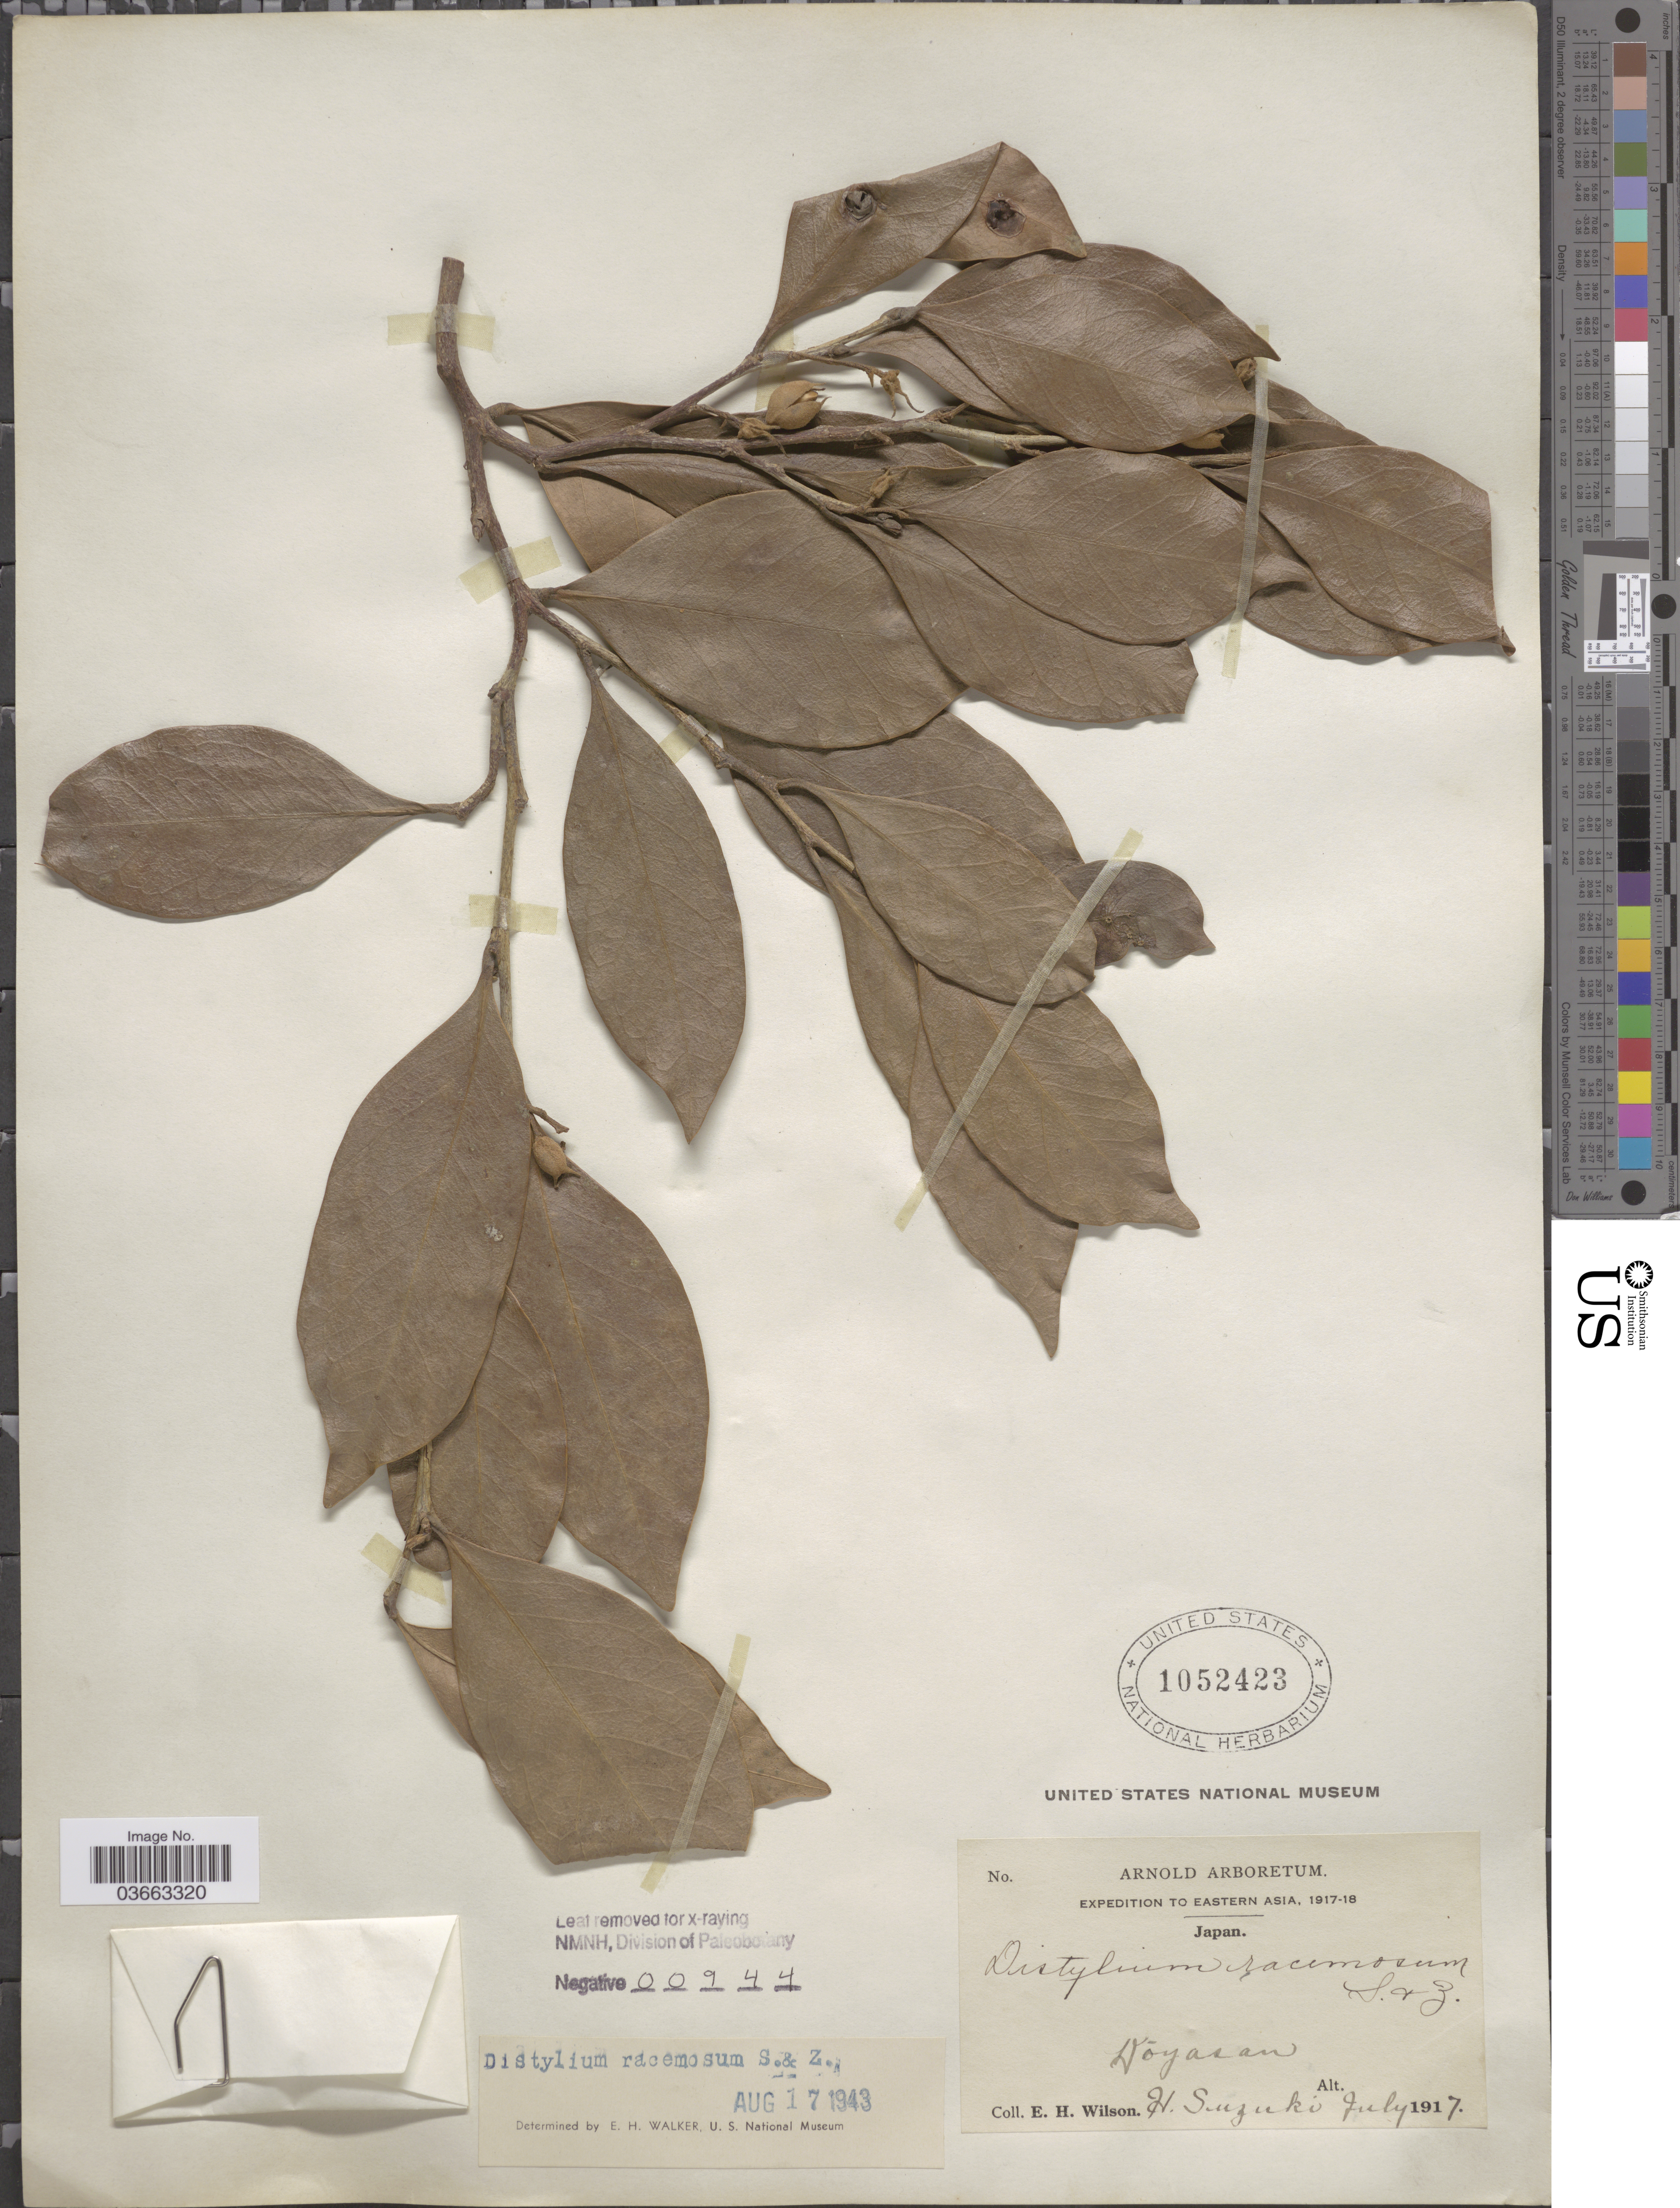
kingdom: Plantae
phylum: Tracheophyta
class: Magnoliopsida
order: Saxifragales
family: Hamamelidaceae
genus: Distylium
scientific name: Distylium racemosum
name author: Siebold & Zucc.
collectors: E. Wilson & H. Suzuki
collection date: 1917-07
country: Japan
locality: Eastern Asia. Dōyasan.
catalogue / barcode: US 1052423